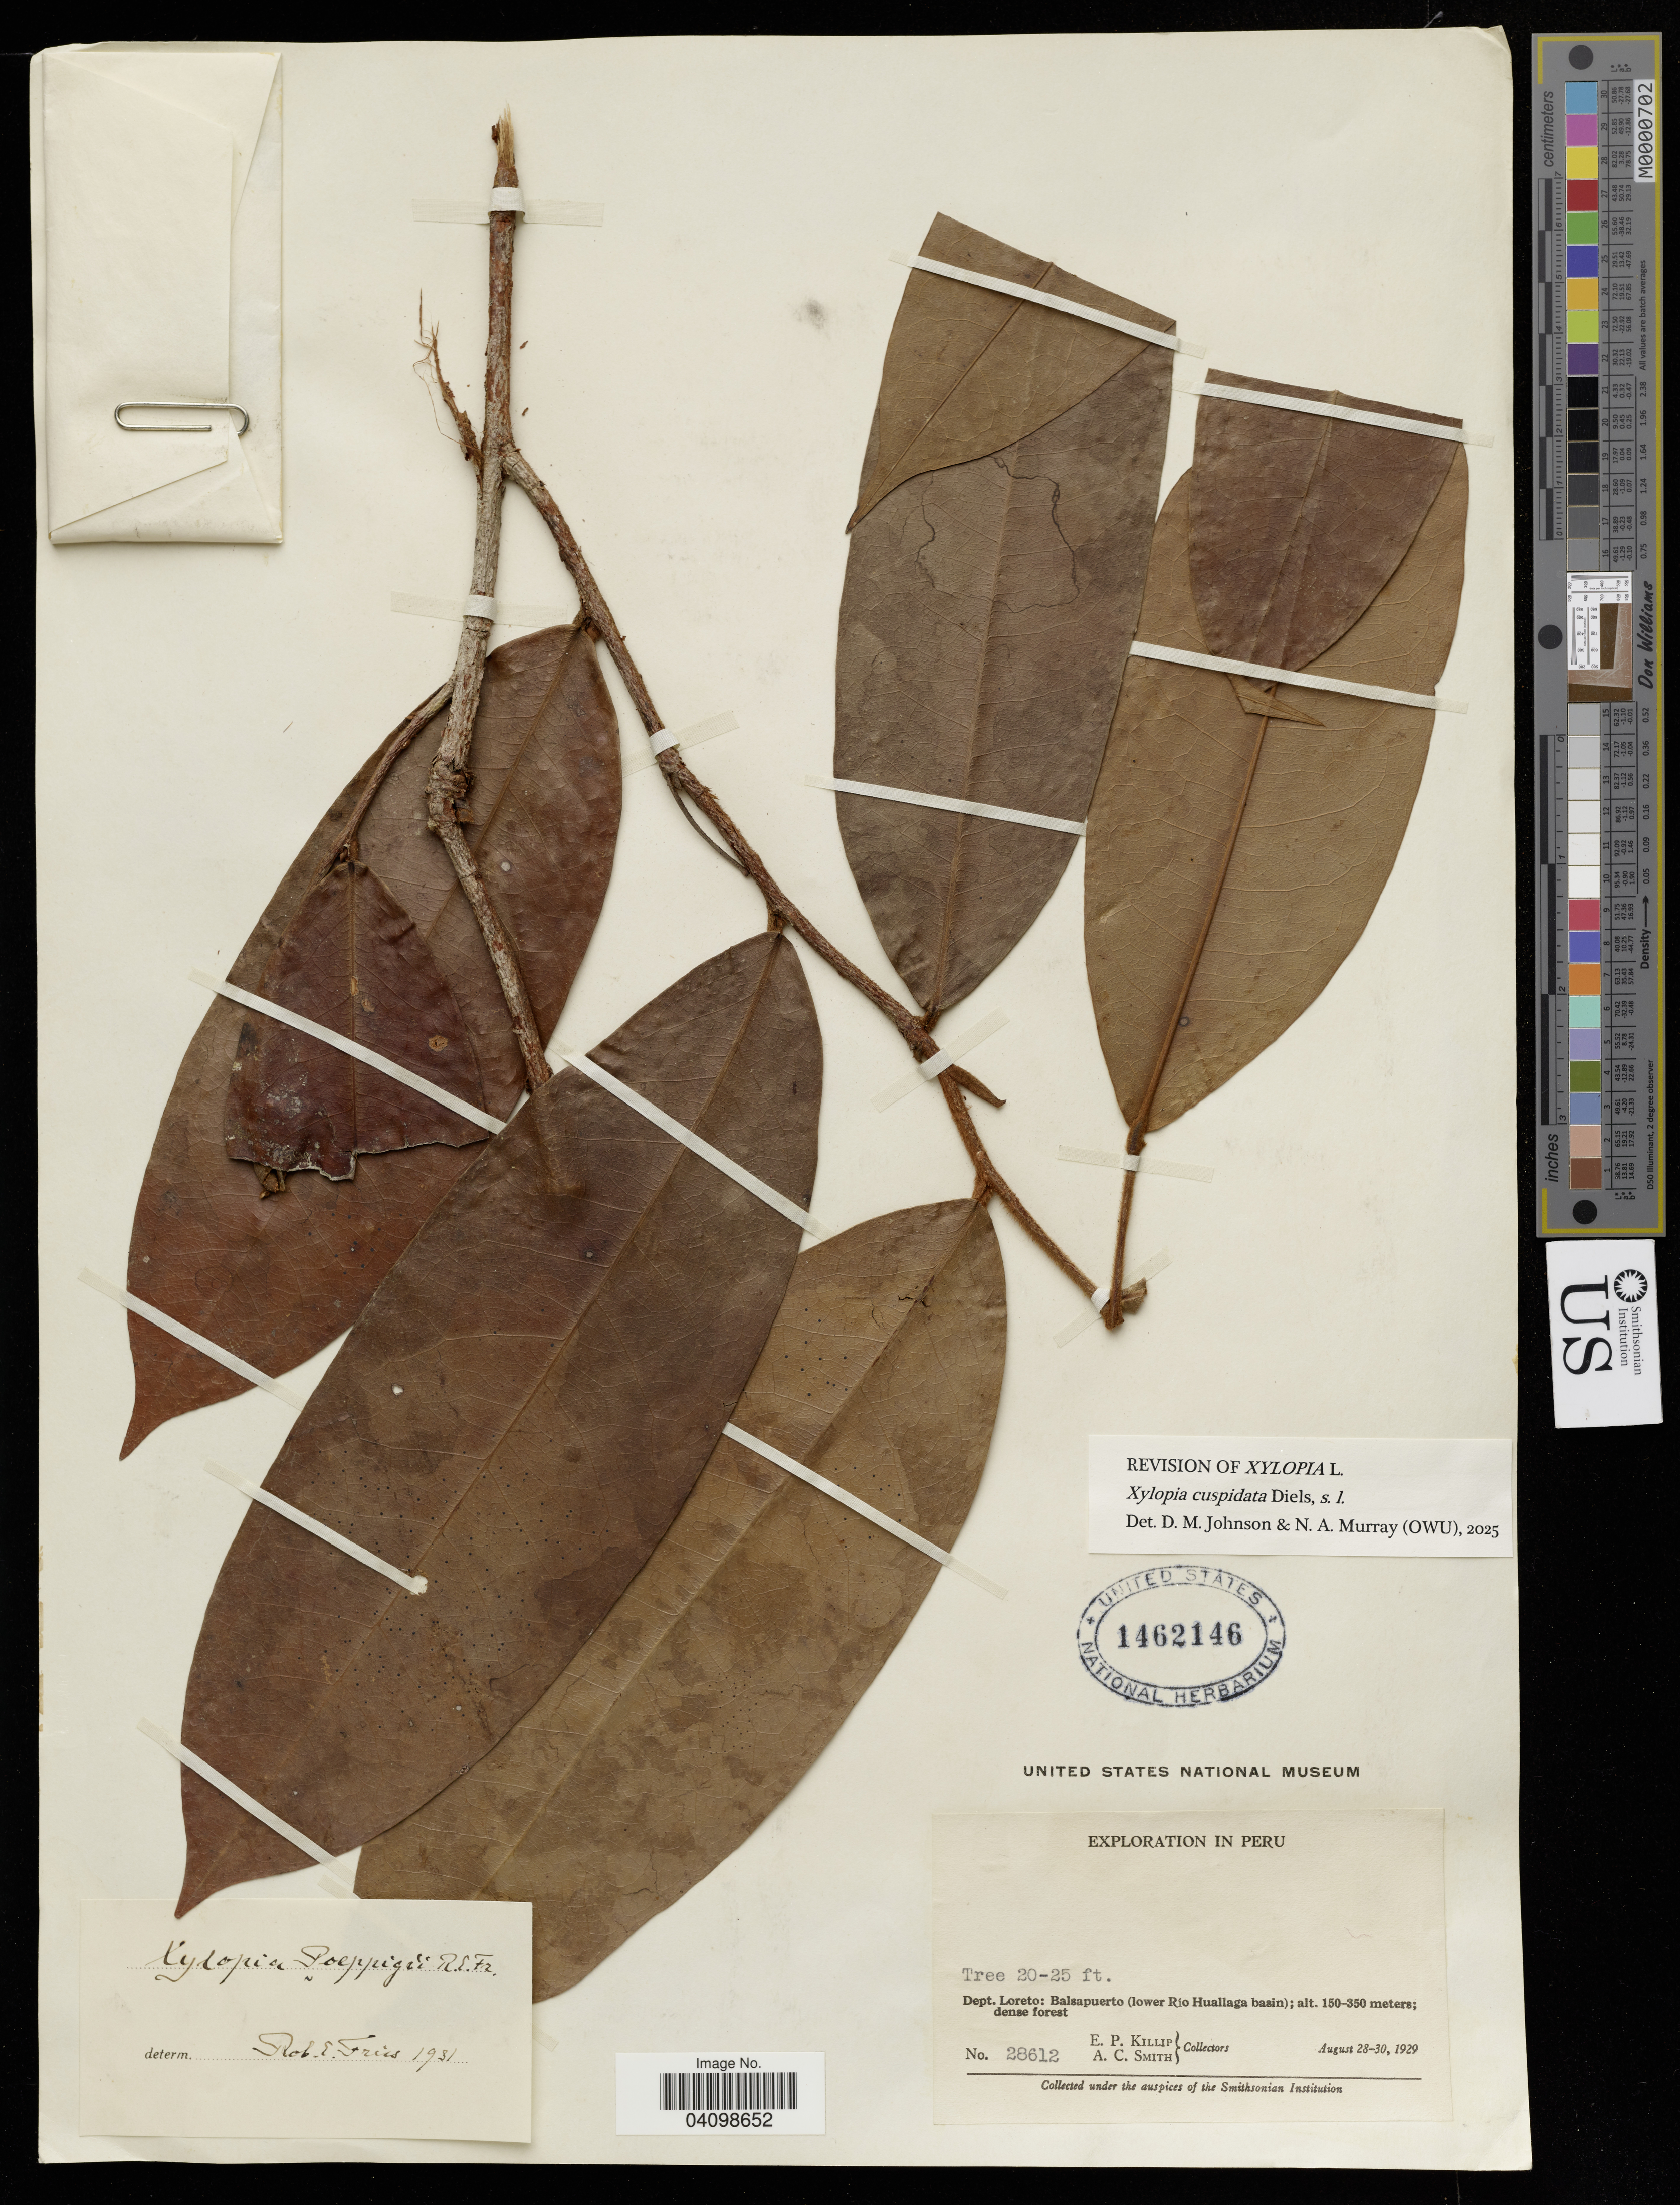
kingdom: Plantae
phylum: Tracheophyta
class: Magnoliopsida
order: Magnoliales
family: Annonaceae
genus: Xylopia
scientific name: Xylopia cuspidata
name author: Diels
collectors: E. Killip & A. C. Smith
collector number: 28612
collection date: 1929-08-28/1929-08-30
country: Peru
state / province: Loreto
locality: Balsapuerto (lower Río Huallaga basin).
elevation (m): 150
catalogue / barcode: US 1462146